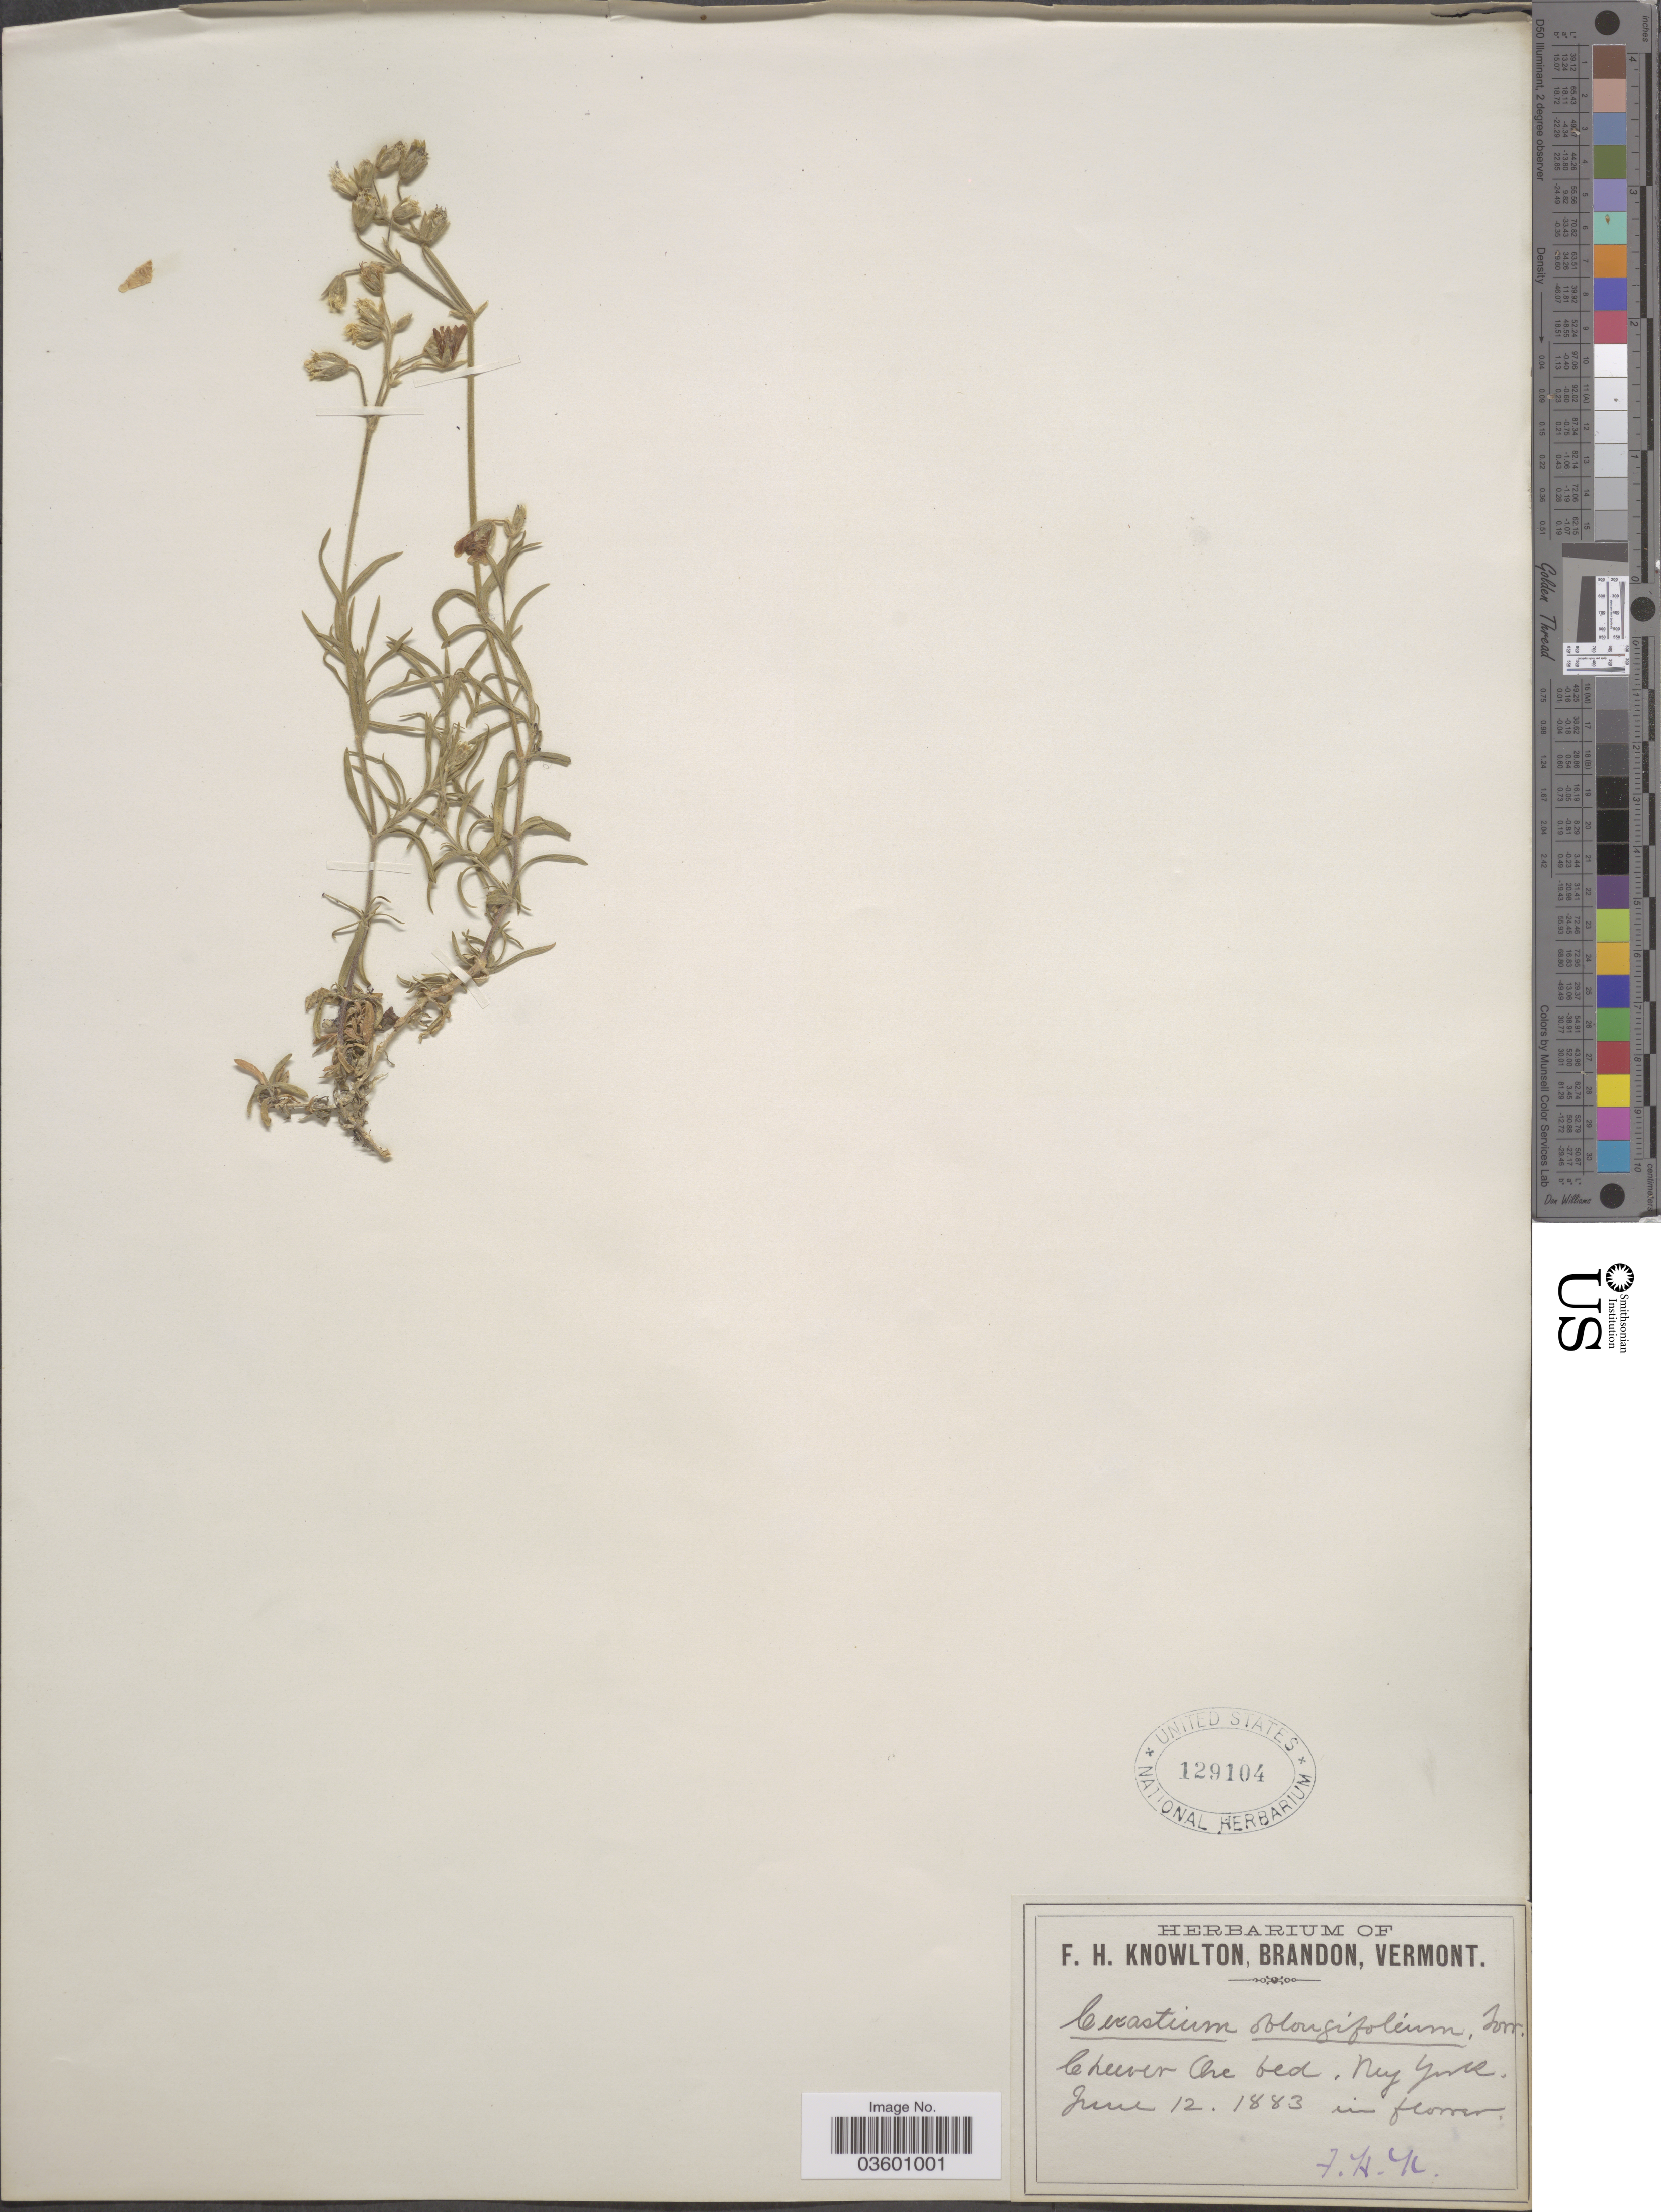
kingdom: Plantae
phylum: Tracheophyta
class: Magnoliopsida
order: Caryophyllales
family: Caryophyllaceae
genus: Cerastium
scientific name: Cerastium arvense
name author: L.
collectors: F. H. Knowlton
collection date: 1883-06-12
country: United States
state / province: New York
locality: Cheever Che [interpreted] bed.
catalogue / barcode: US 129104